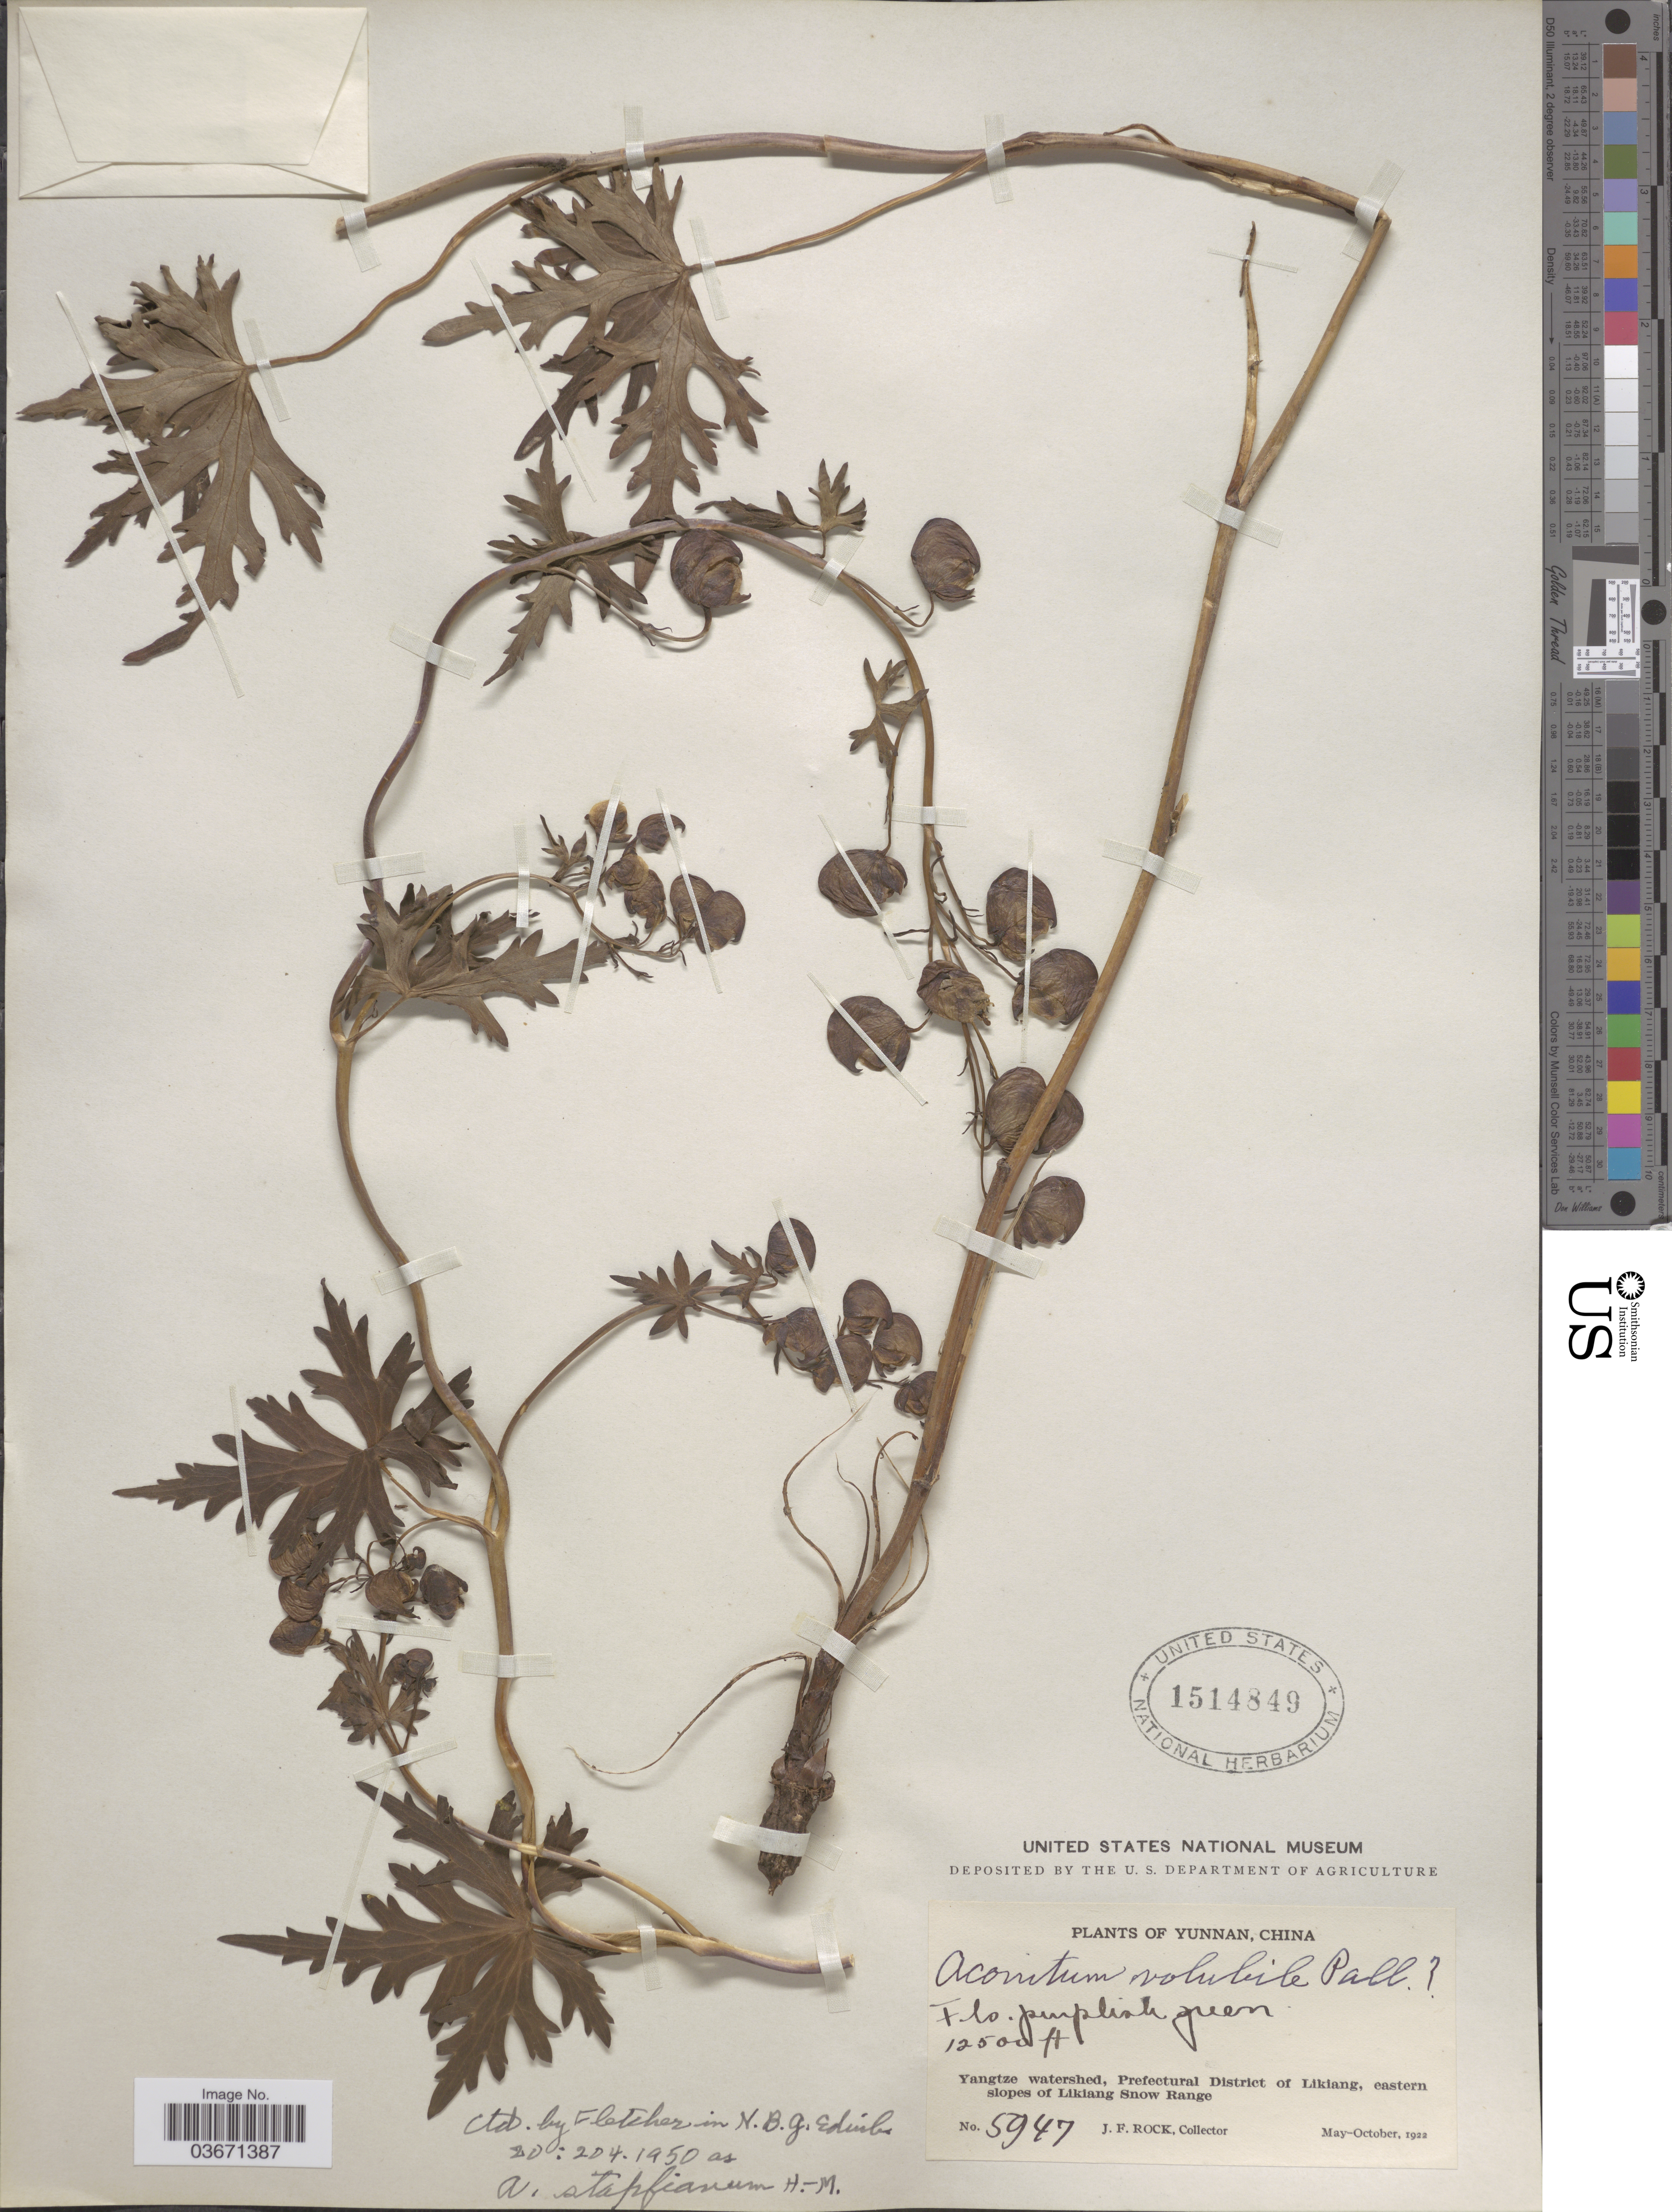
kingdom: Plantae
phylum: Tracheophyta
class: Magnoliopsida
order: Ranunculales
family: Ranunculaceae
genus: Aconitum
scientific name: Aconitum stapfianum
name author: Hand.-Mazz.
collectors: J. Rock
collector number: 5947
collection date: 1922-05/1922-10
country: China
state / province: Yunnan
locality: Yangtze watershed, Prefectural District of Likiang, eastern slopes of Likiang Snow Range.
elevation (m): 3810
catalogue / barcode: US 1514849